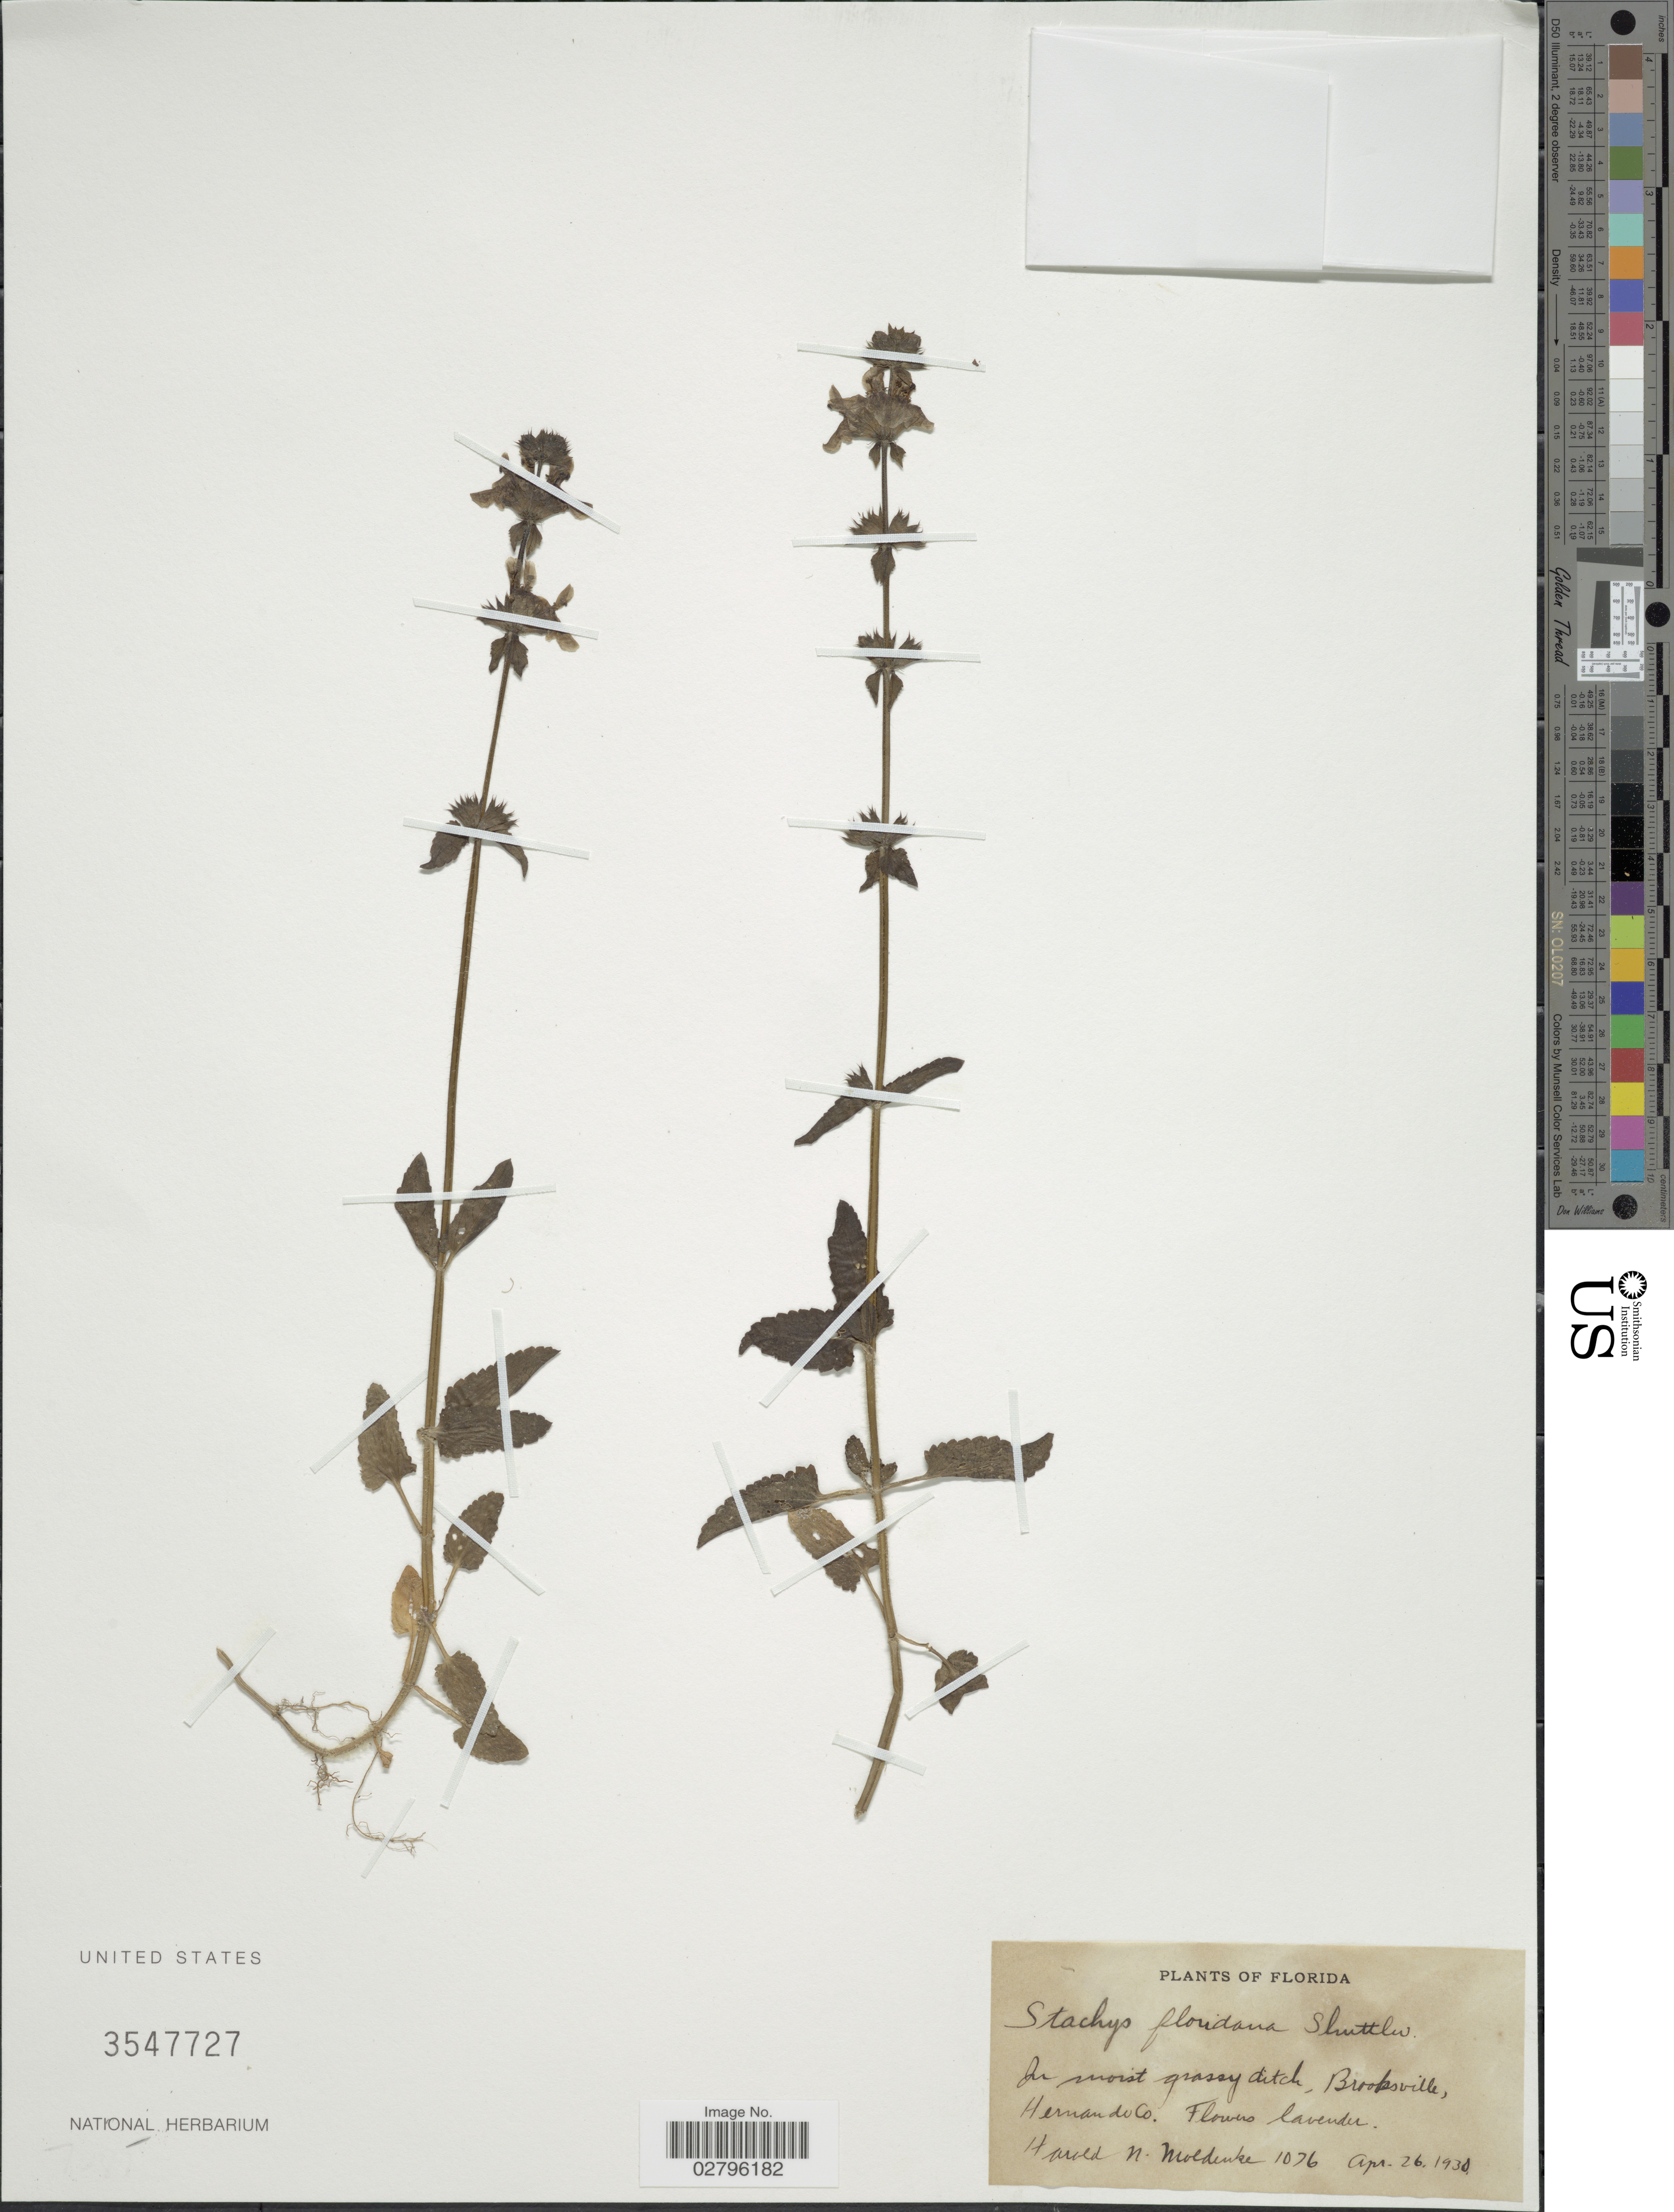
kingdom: Plantae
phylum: Tracheophyta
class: Magnoliopsida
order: Lamiales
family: Lamiaceae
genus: Stachys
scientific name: Stachys floridana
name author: Shuttlew. ex Benth.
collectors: H. N. Moldenke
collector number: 1076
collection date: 1930-04-26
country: United States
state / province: Florida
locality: In moist grassy ditch, Brooksville, Hernando Co.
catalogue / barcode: US 3547727